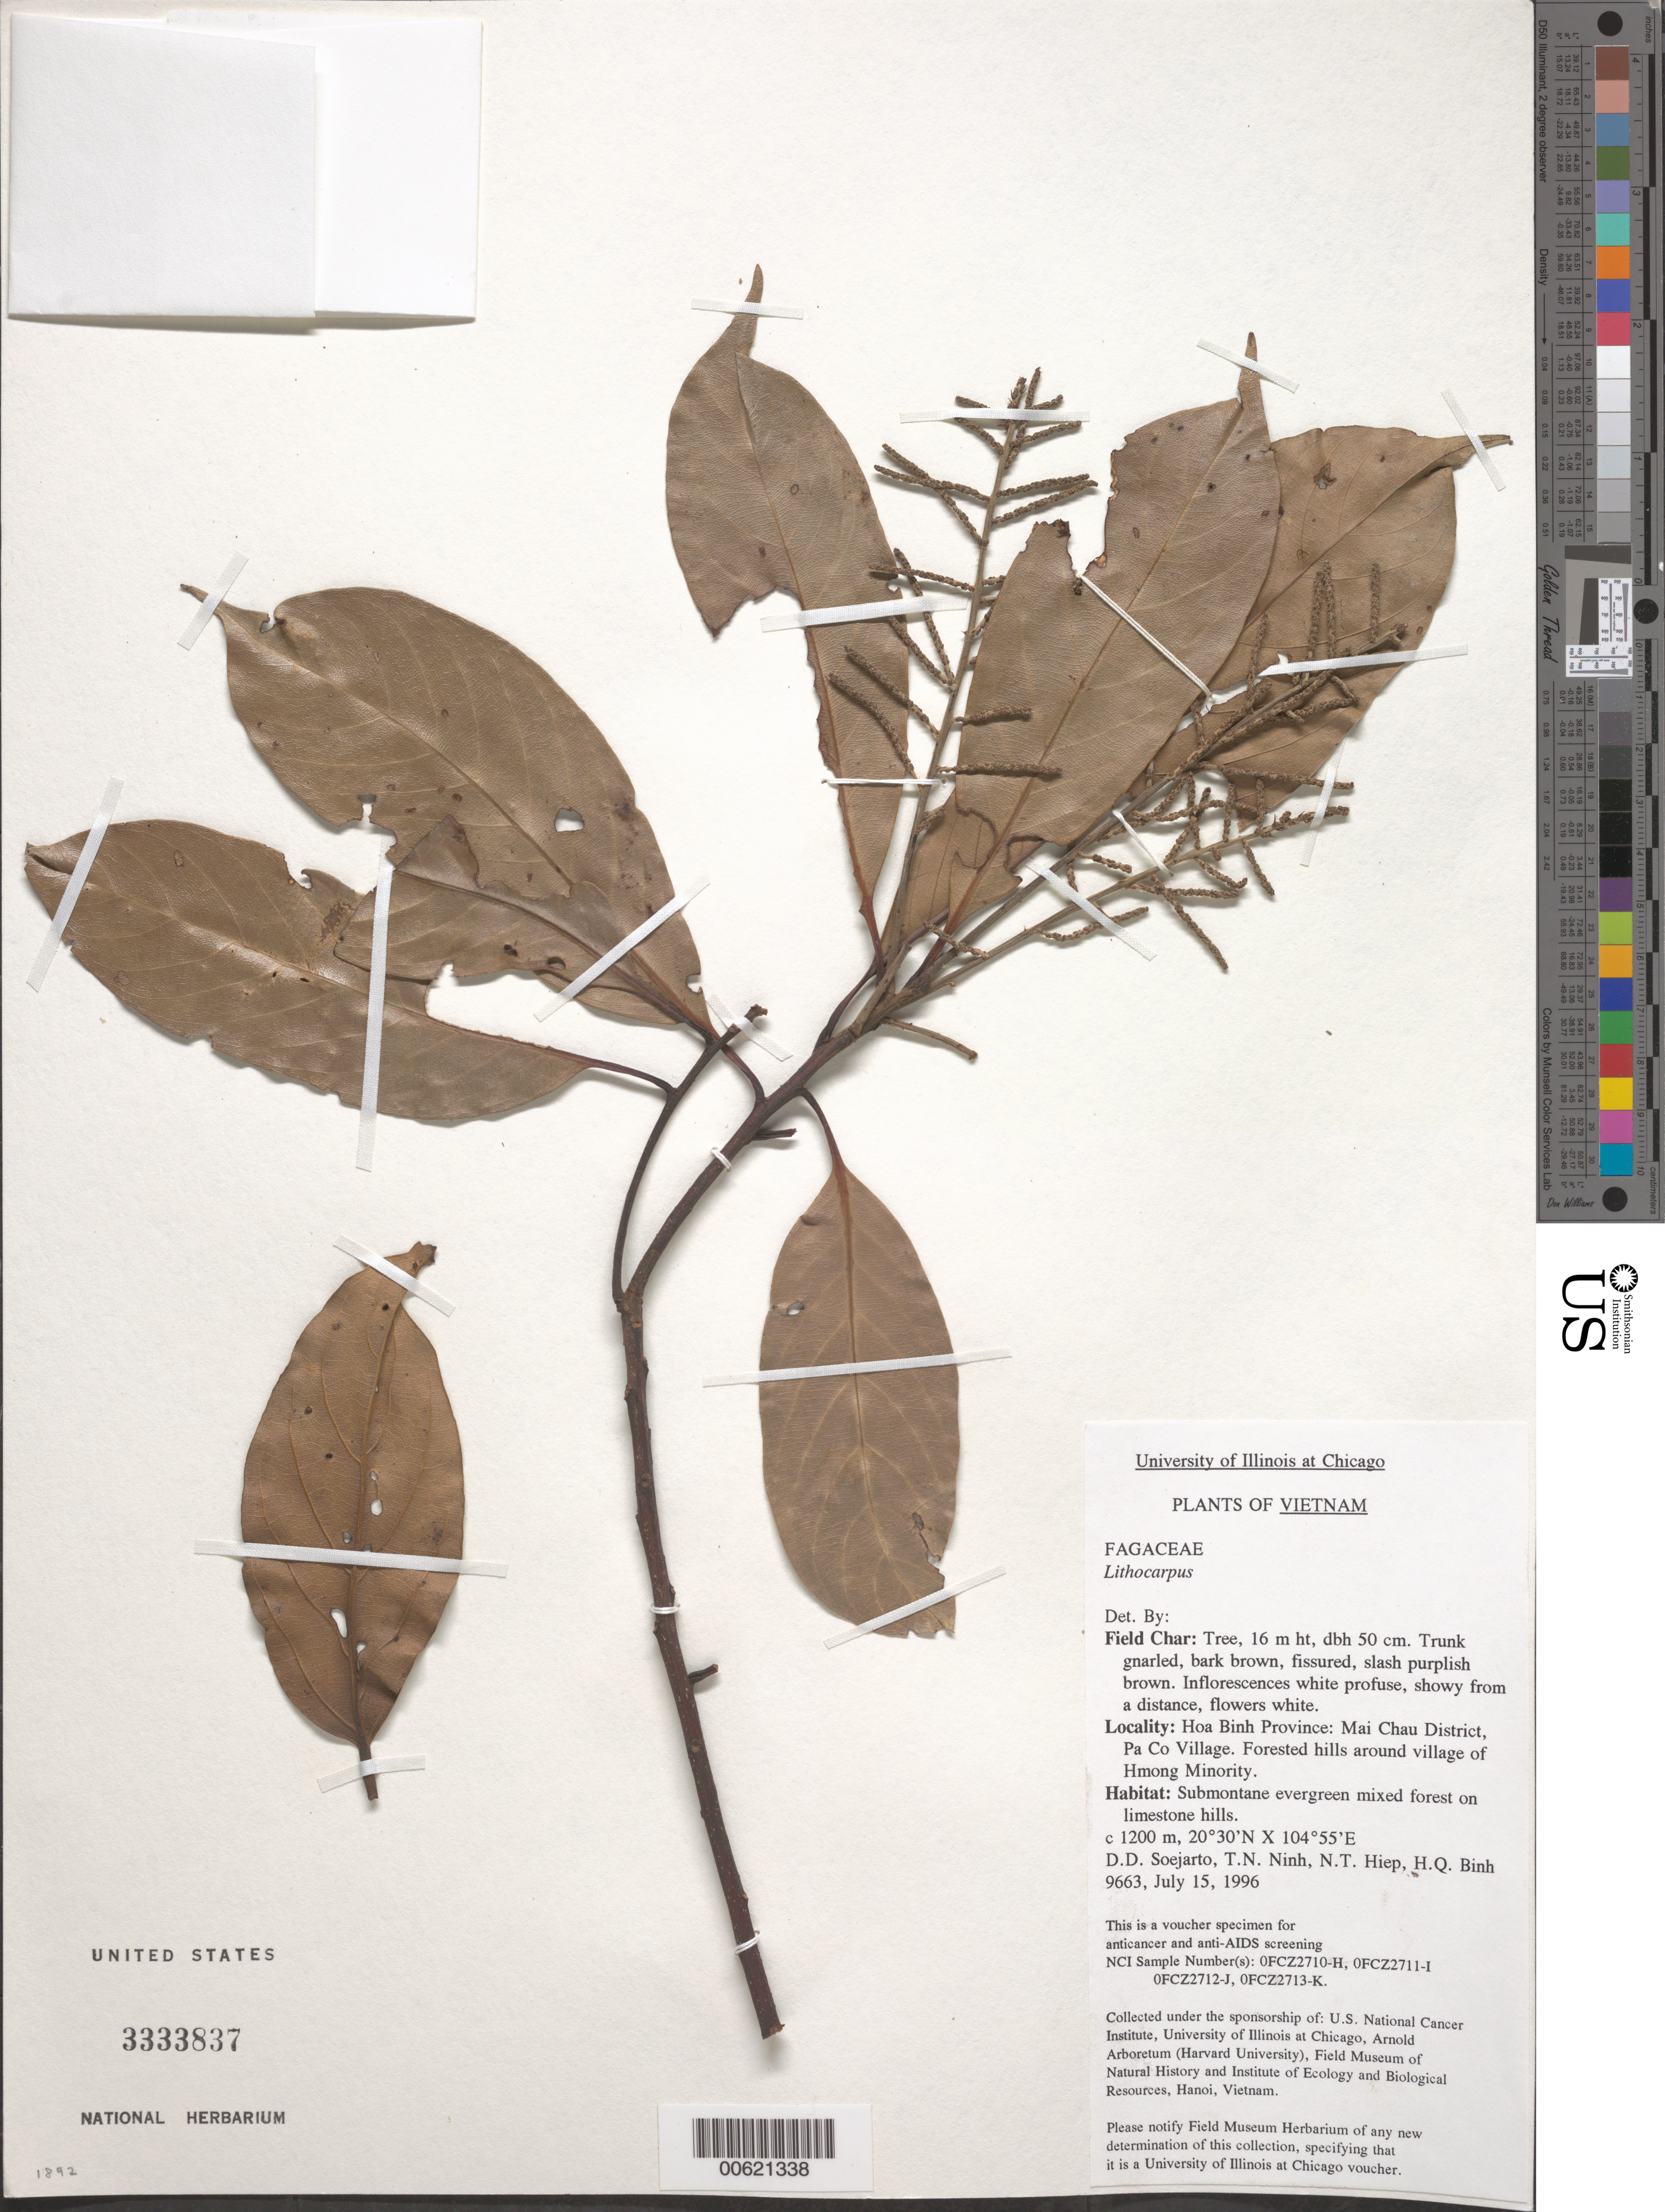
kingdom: Plantae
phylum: Tracheophyta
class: Magnoliopsida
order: Fagales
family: Fagaceae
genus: Lithocarpus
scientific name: Lithocarpus sp.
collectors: T. N. Ninh, N. T. Hiep & H. Q. Binh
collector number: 9663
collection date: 1996-07-15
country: Vietnam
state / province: Hoa Binh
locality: Mai Chau District, Pa Co Village. Forested hills around village of Hmong Minority.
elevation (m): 1200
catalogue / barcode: US 3333837